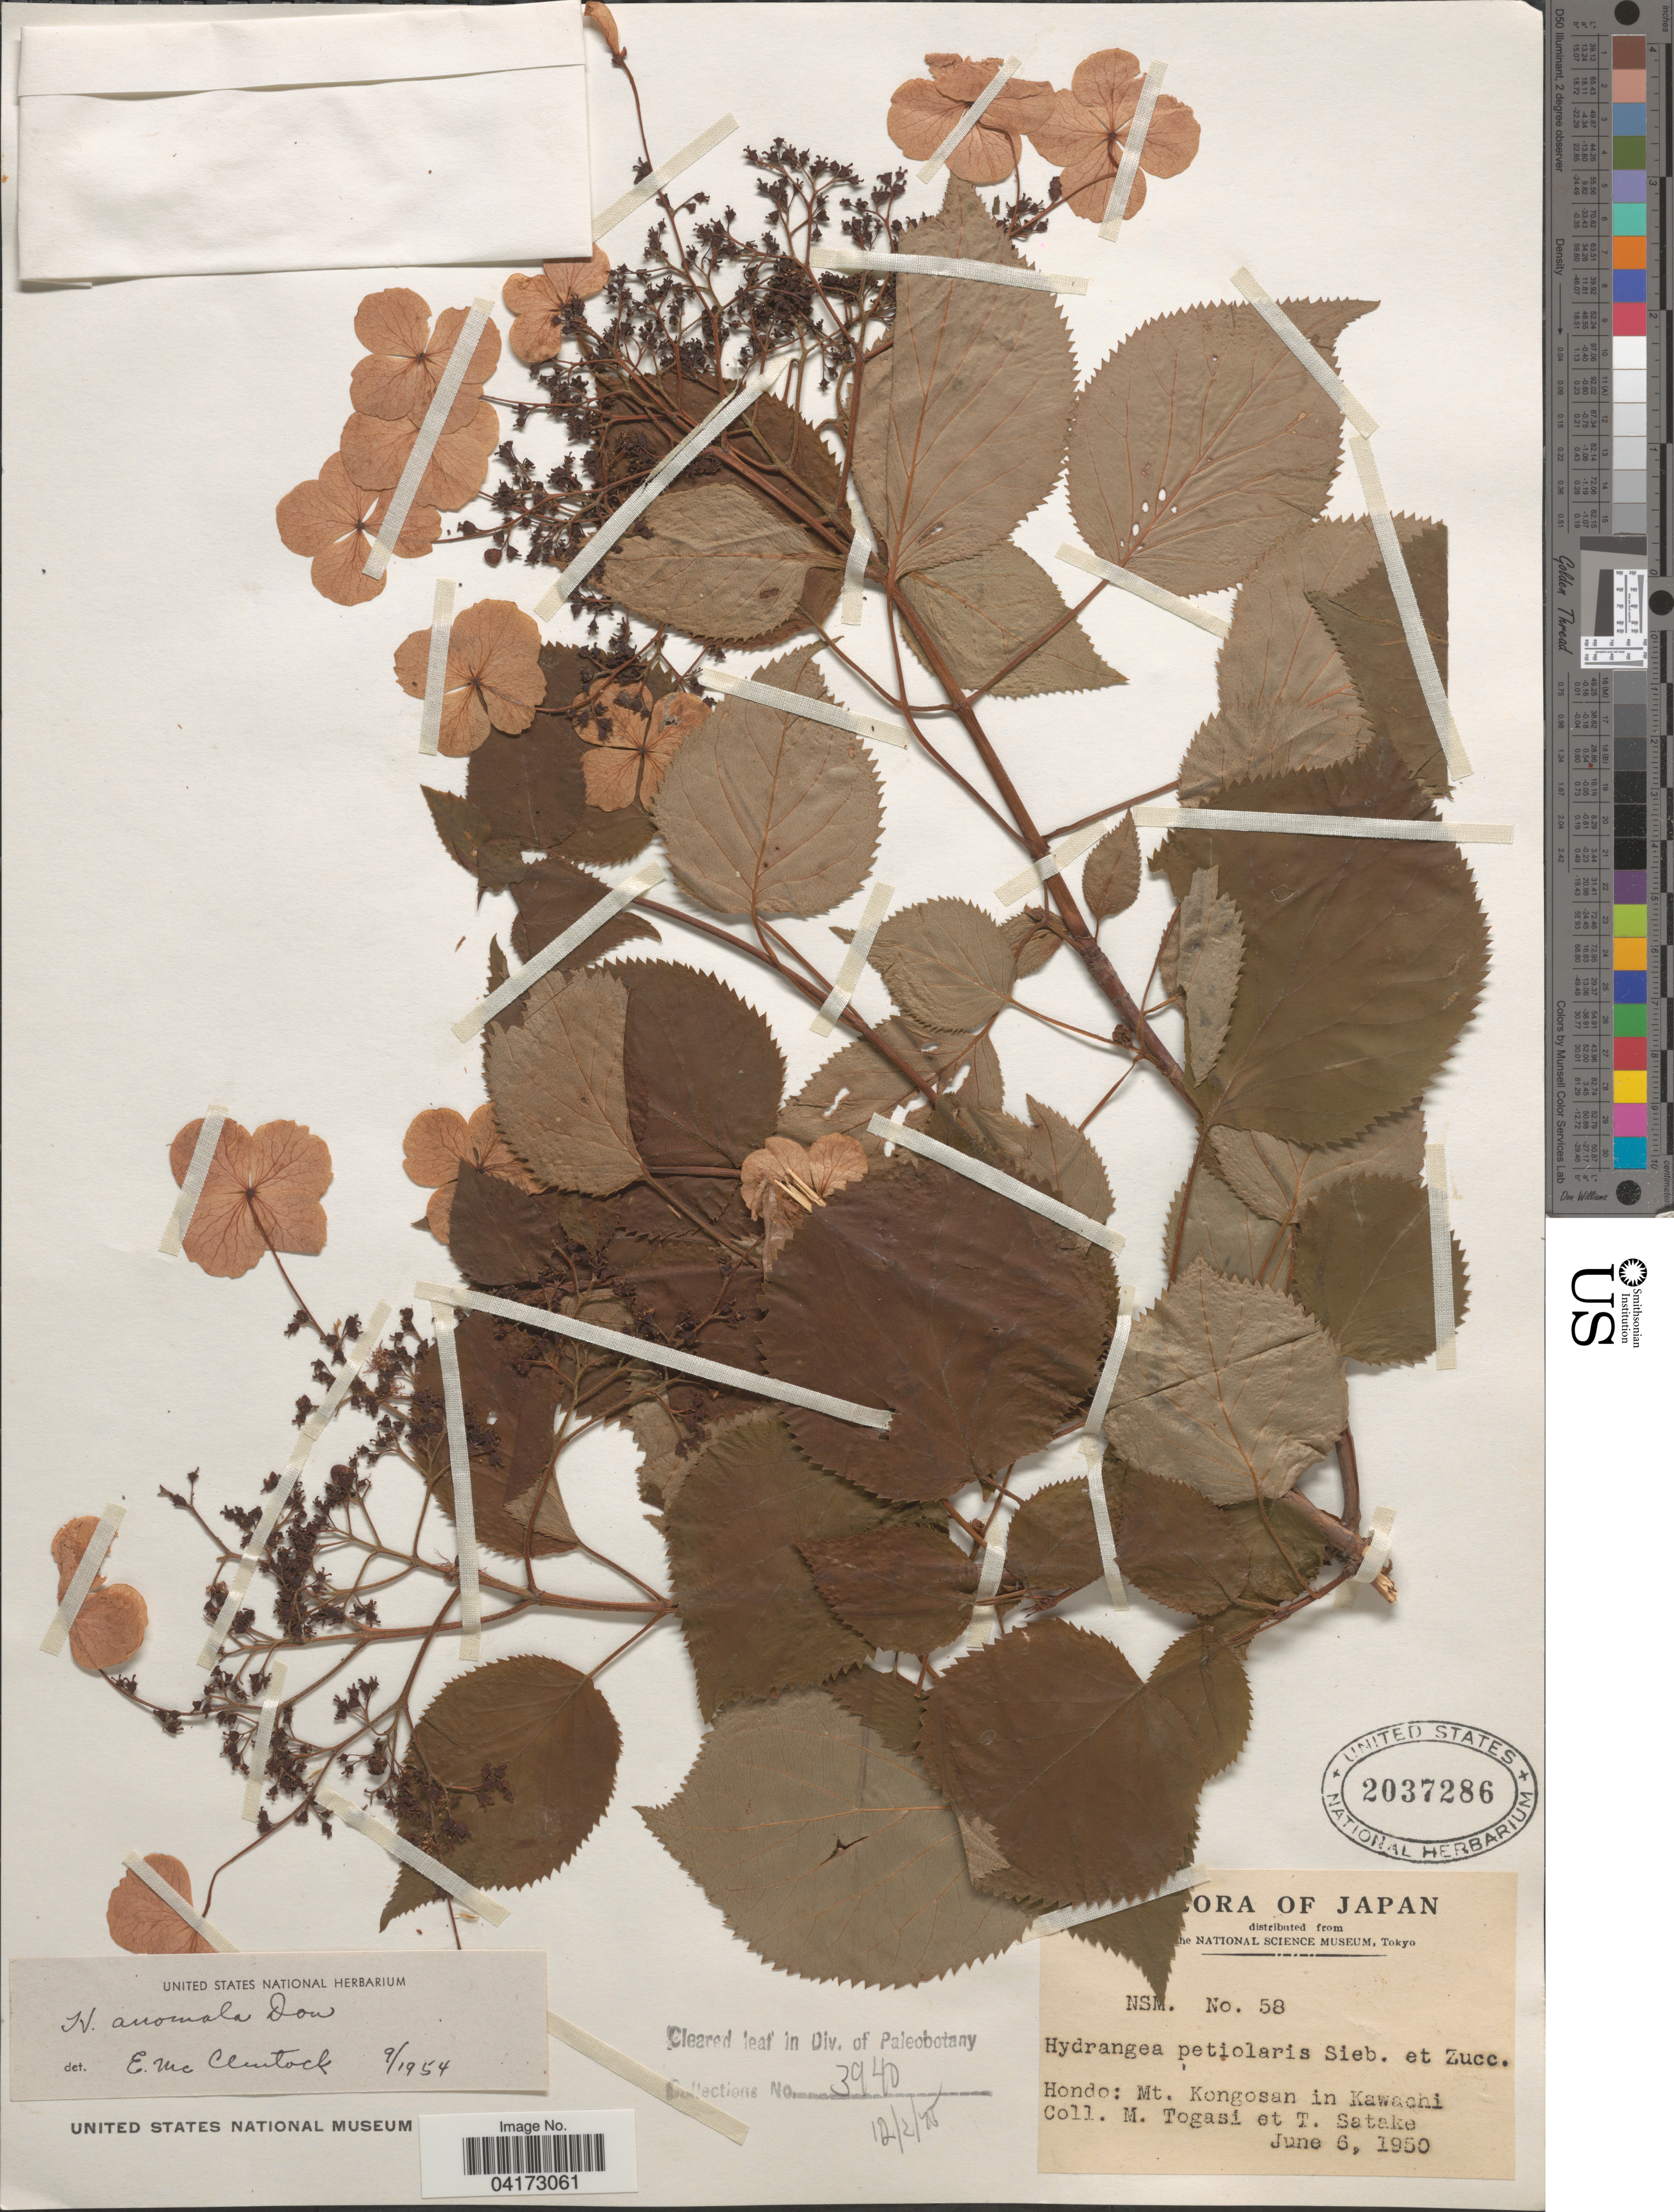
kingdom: Plantae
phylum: Tracheophyta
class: Magnoliopsida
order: Cornales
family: Hydrangeaceae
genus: Hydrangea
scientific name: Hydrangea anomala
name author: D. Don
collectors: M. Togasi & T. Satake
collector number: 58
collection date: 1950-06-06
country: Japan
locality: Hondo: Mt. Kongosan in Kawachi.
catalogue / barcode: US 2037286